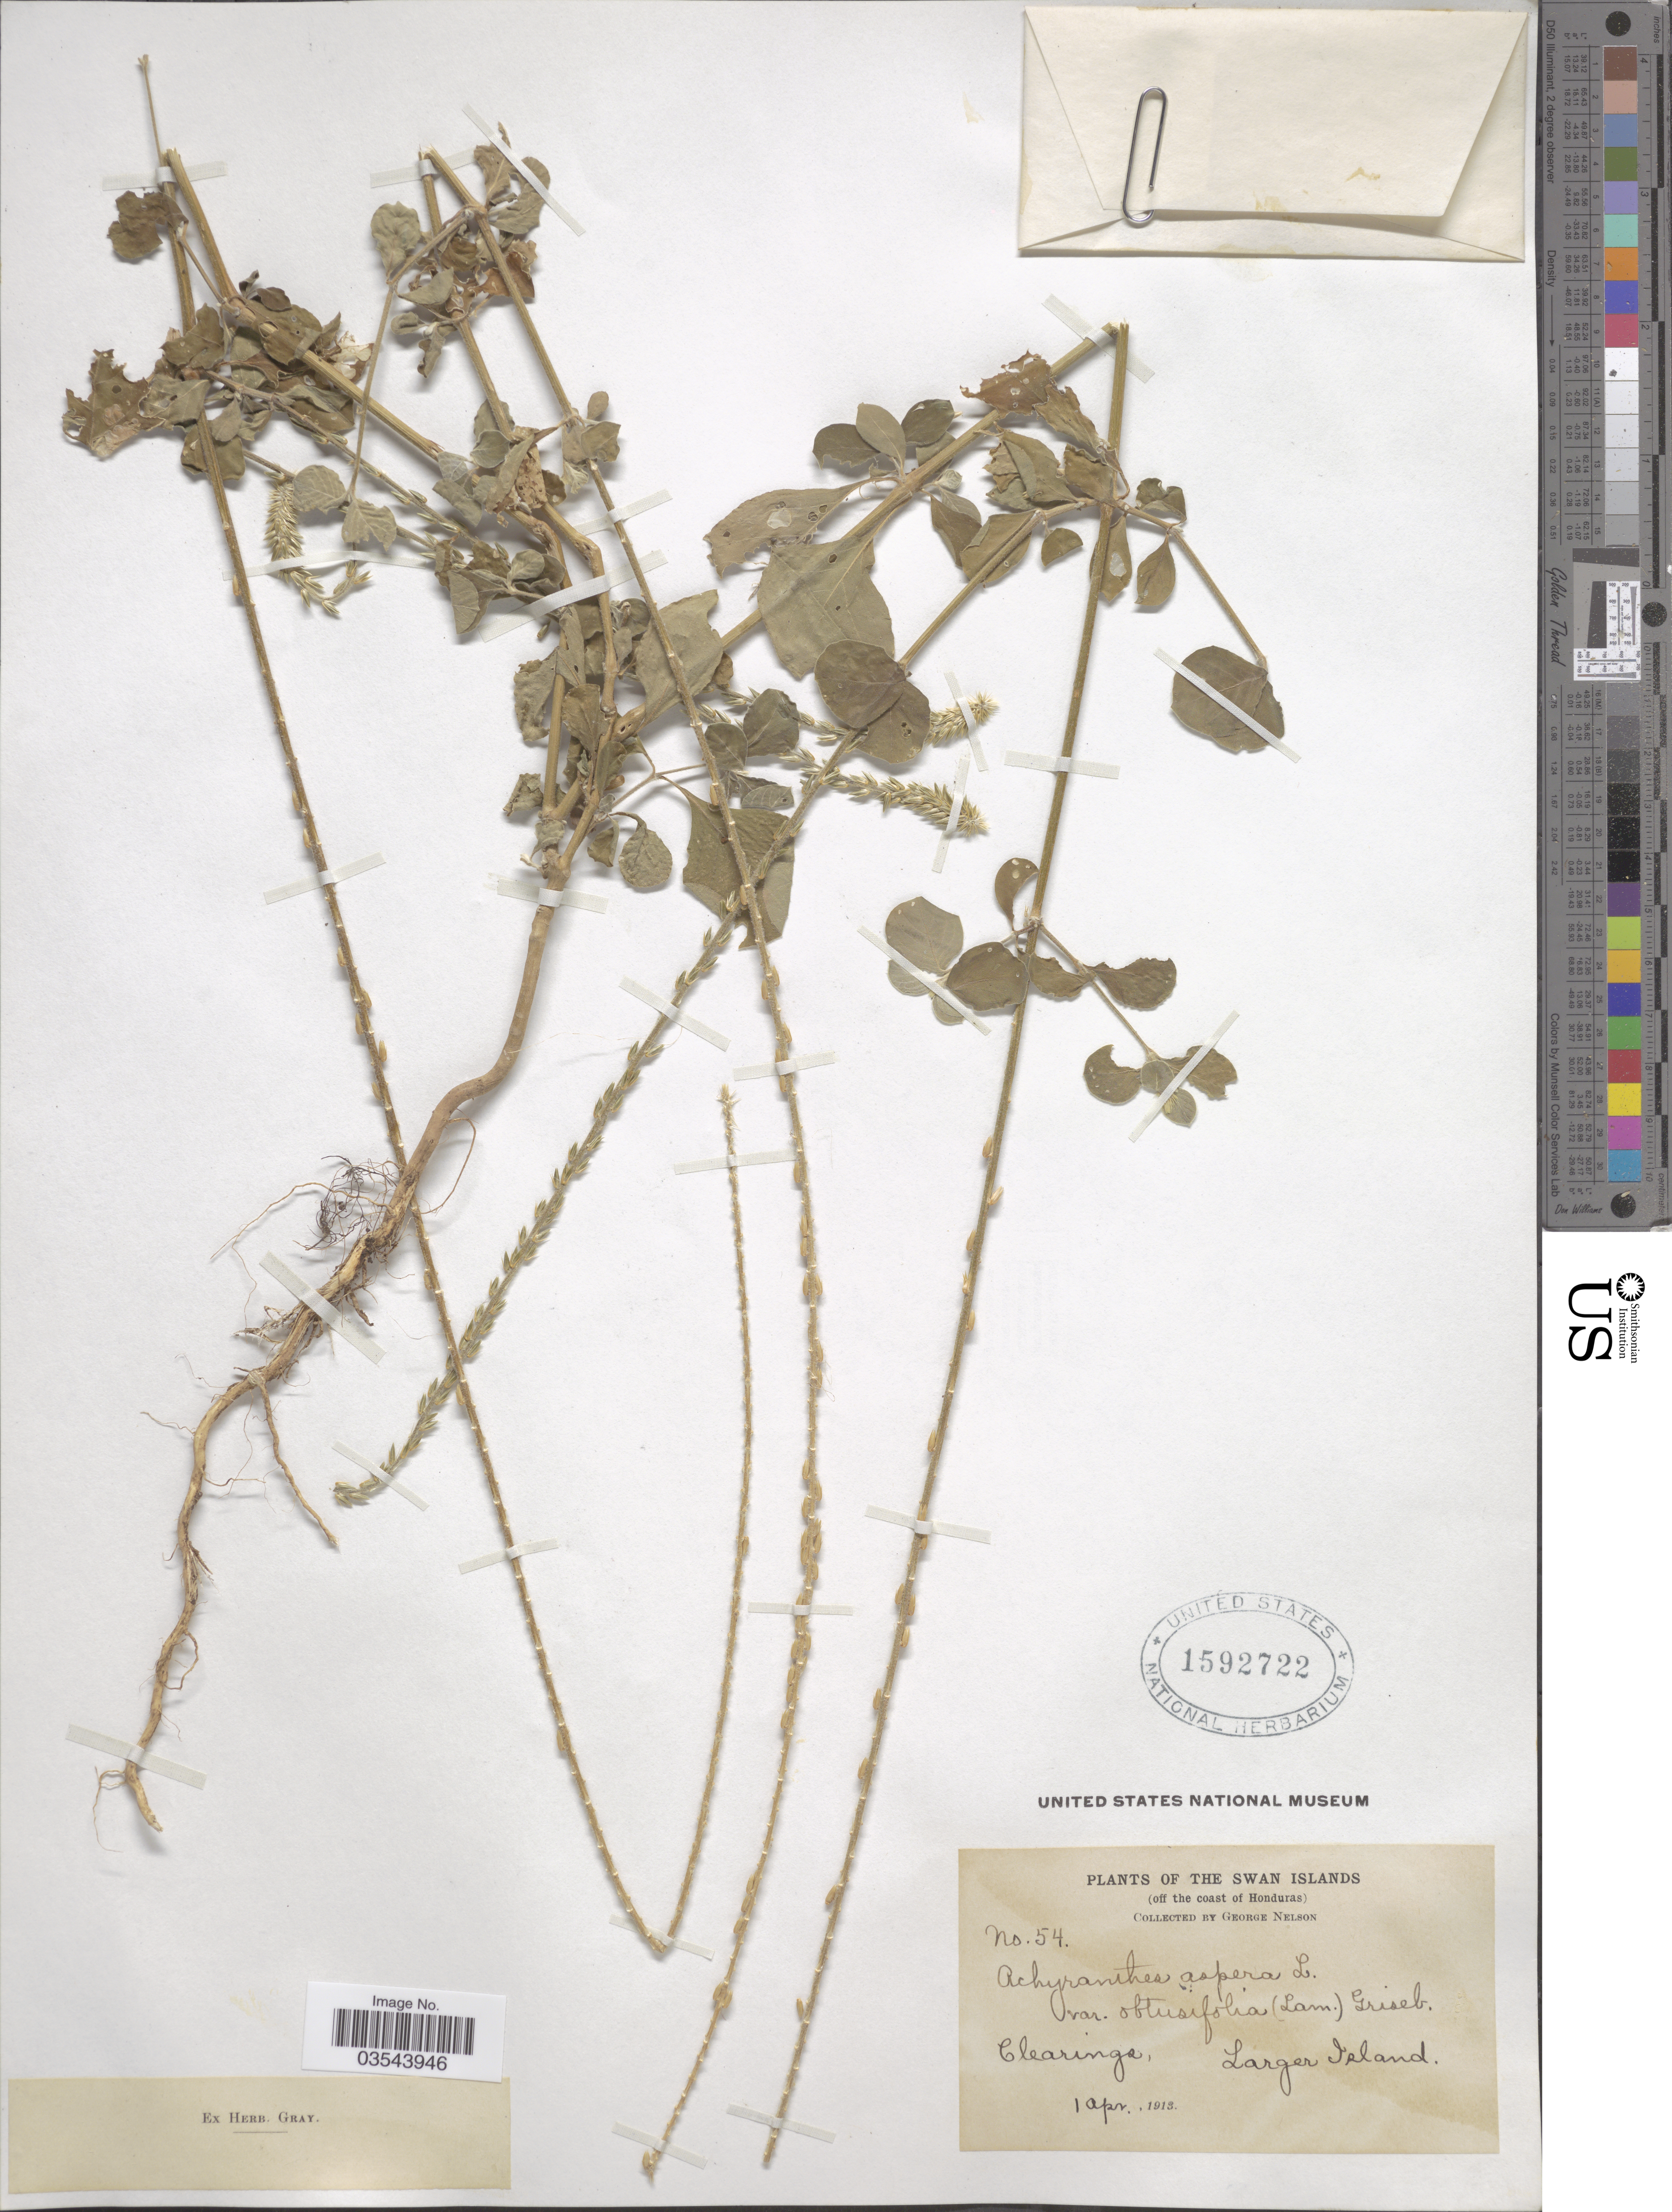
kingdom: Plantae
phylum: Tracheophyta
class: Magnoliopsida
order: Caryophyllales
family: Amaranthaceae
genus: Achyranthes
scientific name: Achyranthes aspera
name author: L.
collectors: G. Nelson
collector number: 54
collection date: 1913-04-01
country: Honduras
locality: The Swan Islands (off the coast of Honduras). Clearings, Larger Island.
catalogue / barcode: US 1592722